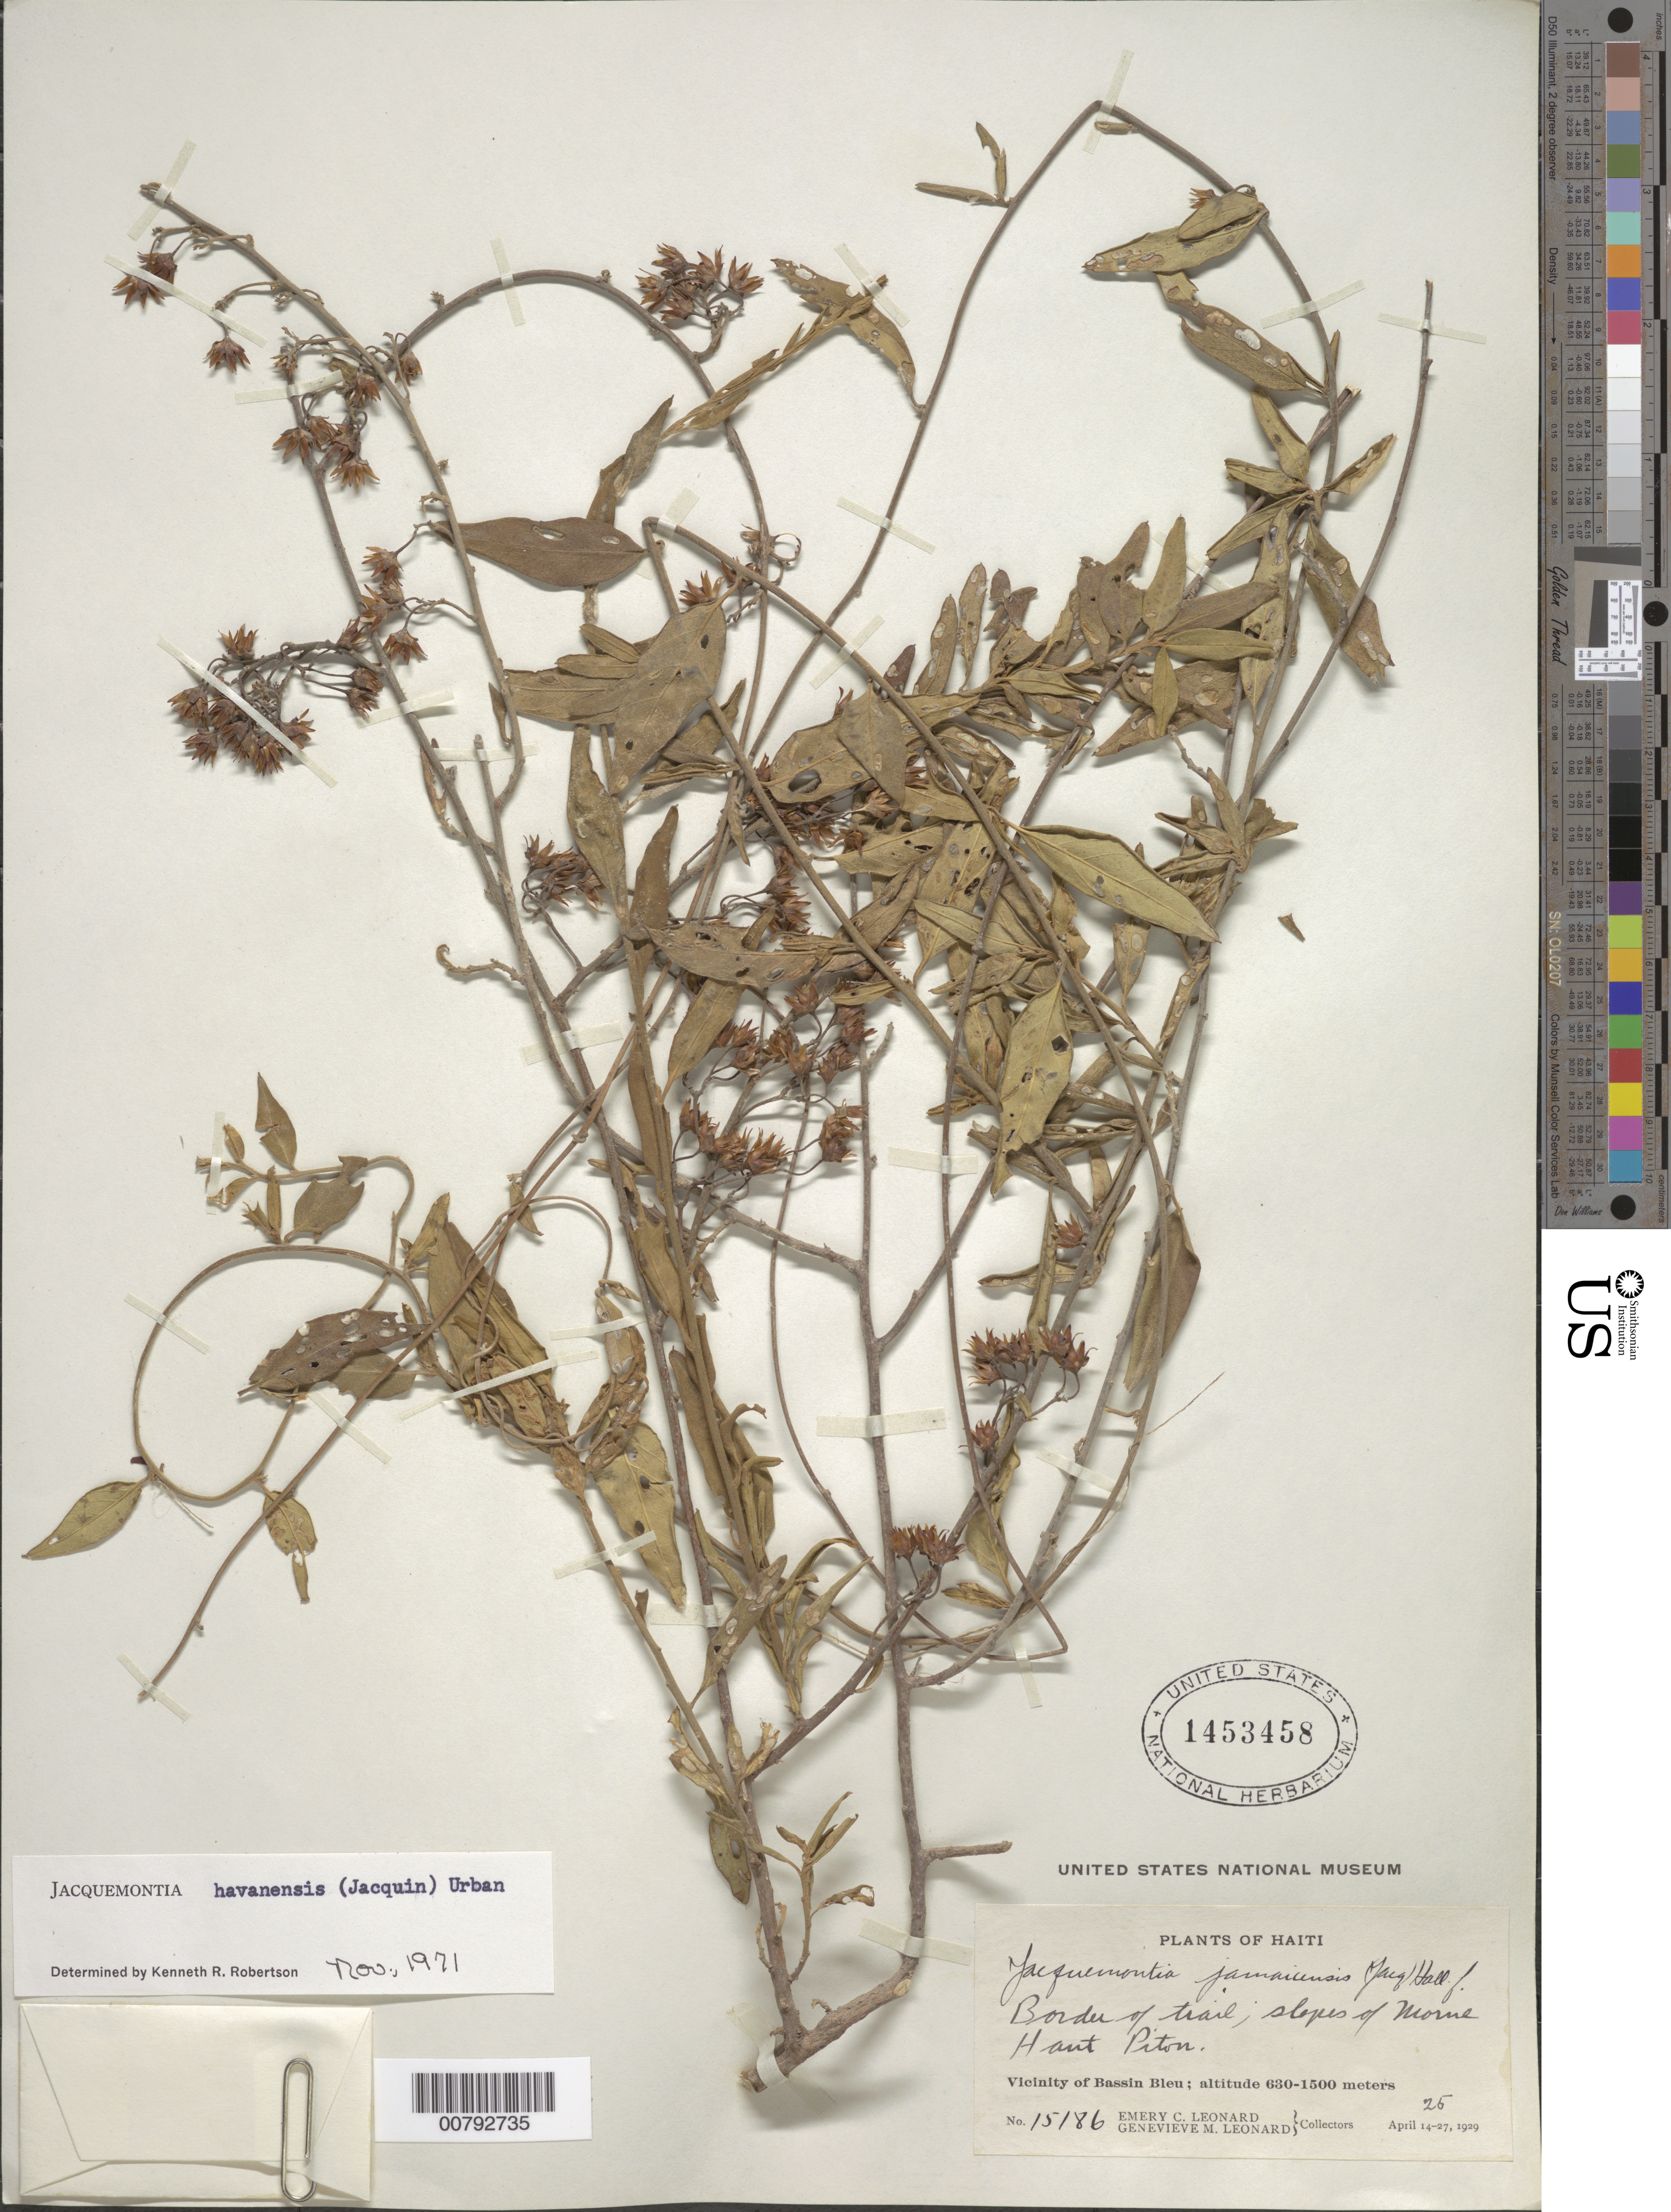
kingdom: Plantae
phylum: Tracheophyta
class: Magnoliopsida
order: Solanales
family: Convolvulaceae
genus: Jacquemontia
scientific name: Jacquemontia havanensis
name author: (Jacq.) Urb.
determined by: Robertson, K. R.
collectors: E. C. Leonard & G. M. Leonard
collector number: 15186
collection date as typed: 25 Apr 1929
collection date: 1929-04-25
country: Haiti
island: Hispaniola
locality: Vicinity of Bassin Bleu, slopes of Morne Haut Piton.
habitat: Border of trail.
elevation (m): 630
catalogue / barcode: US 1453458